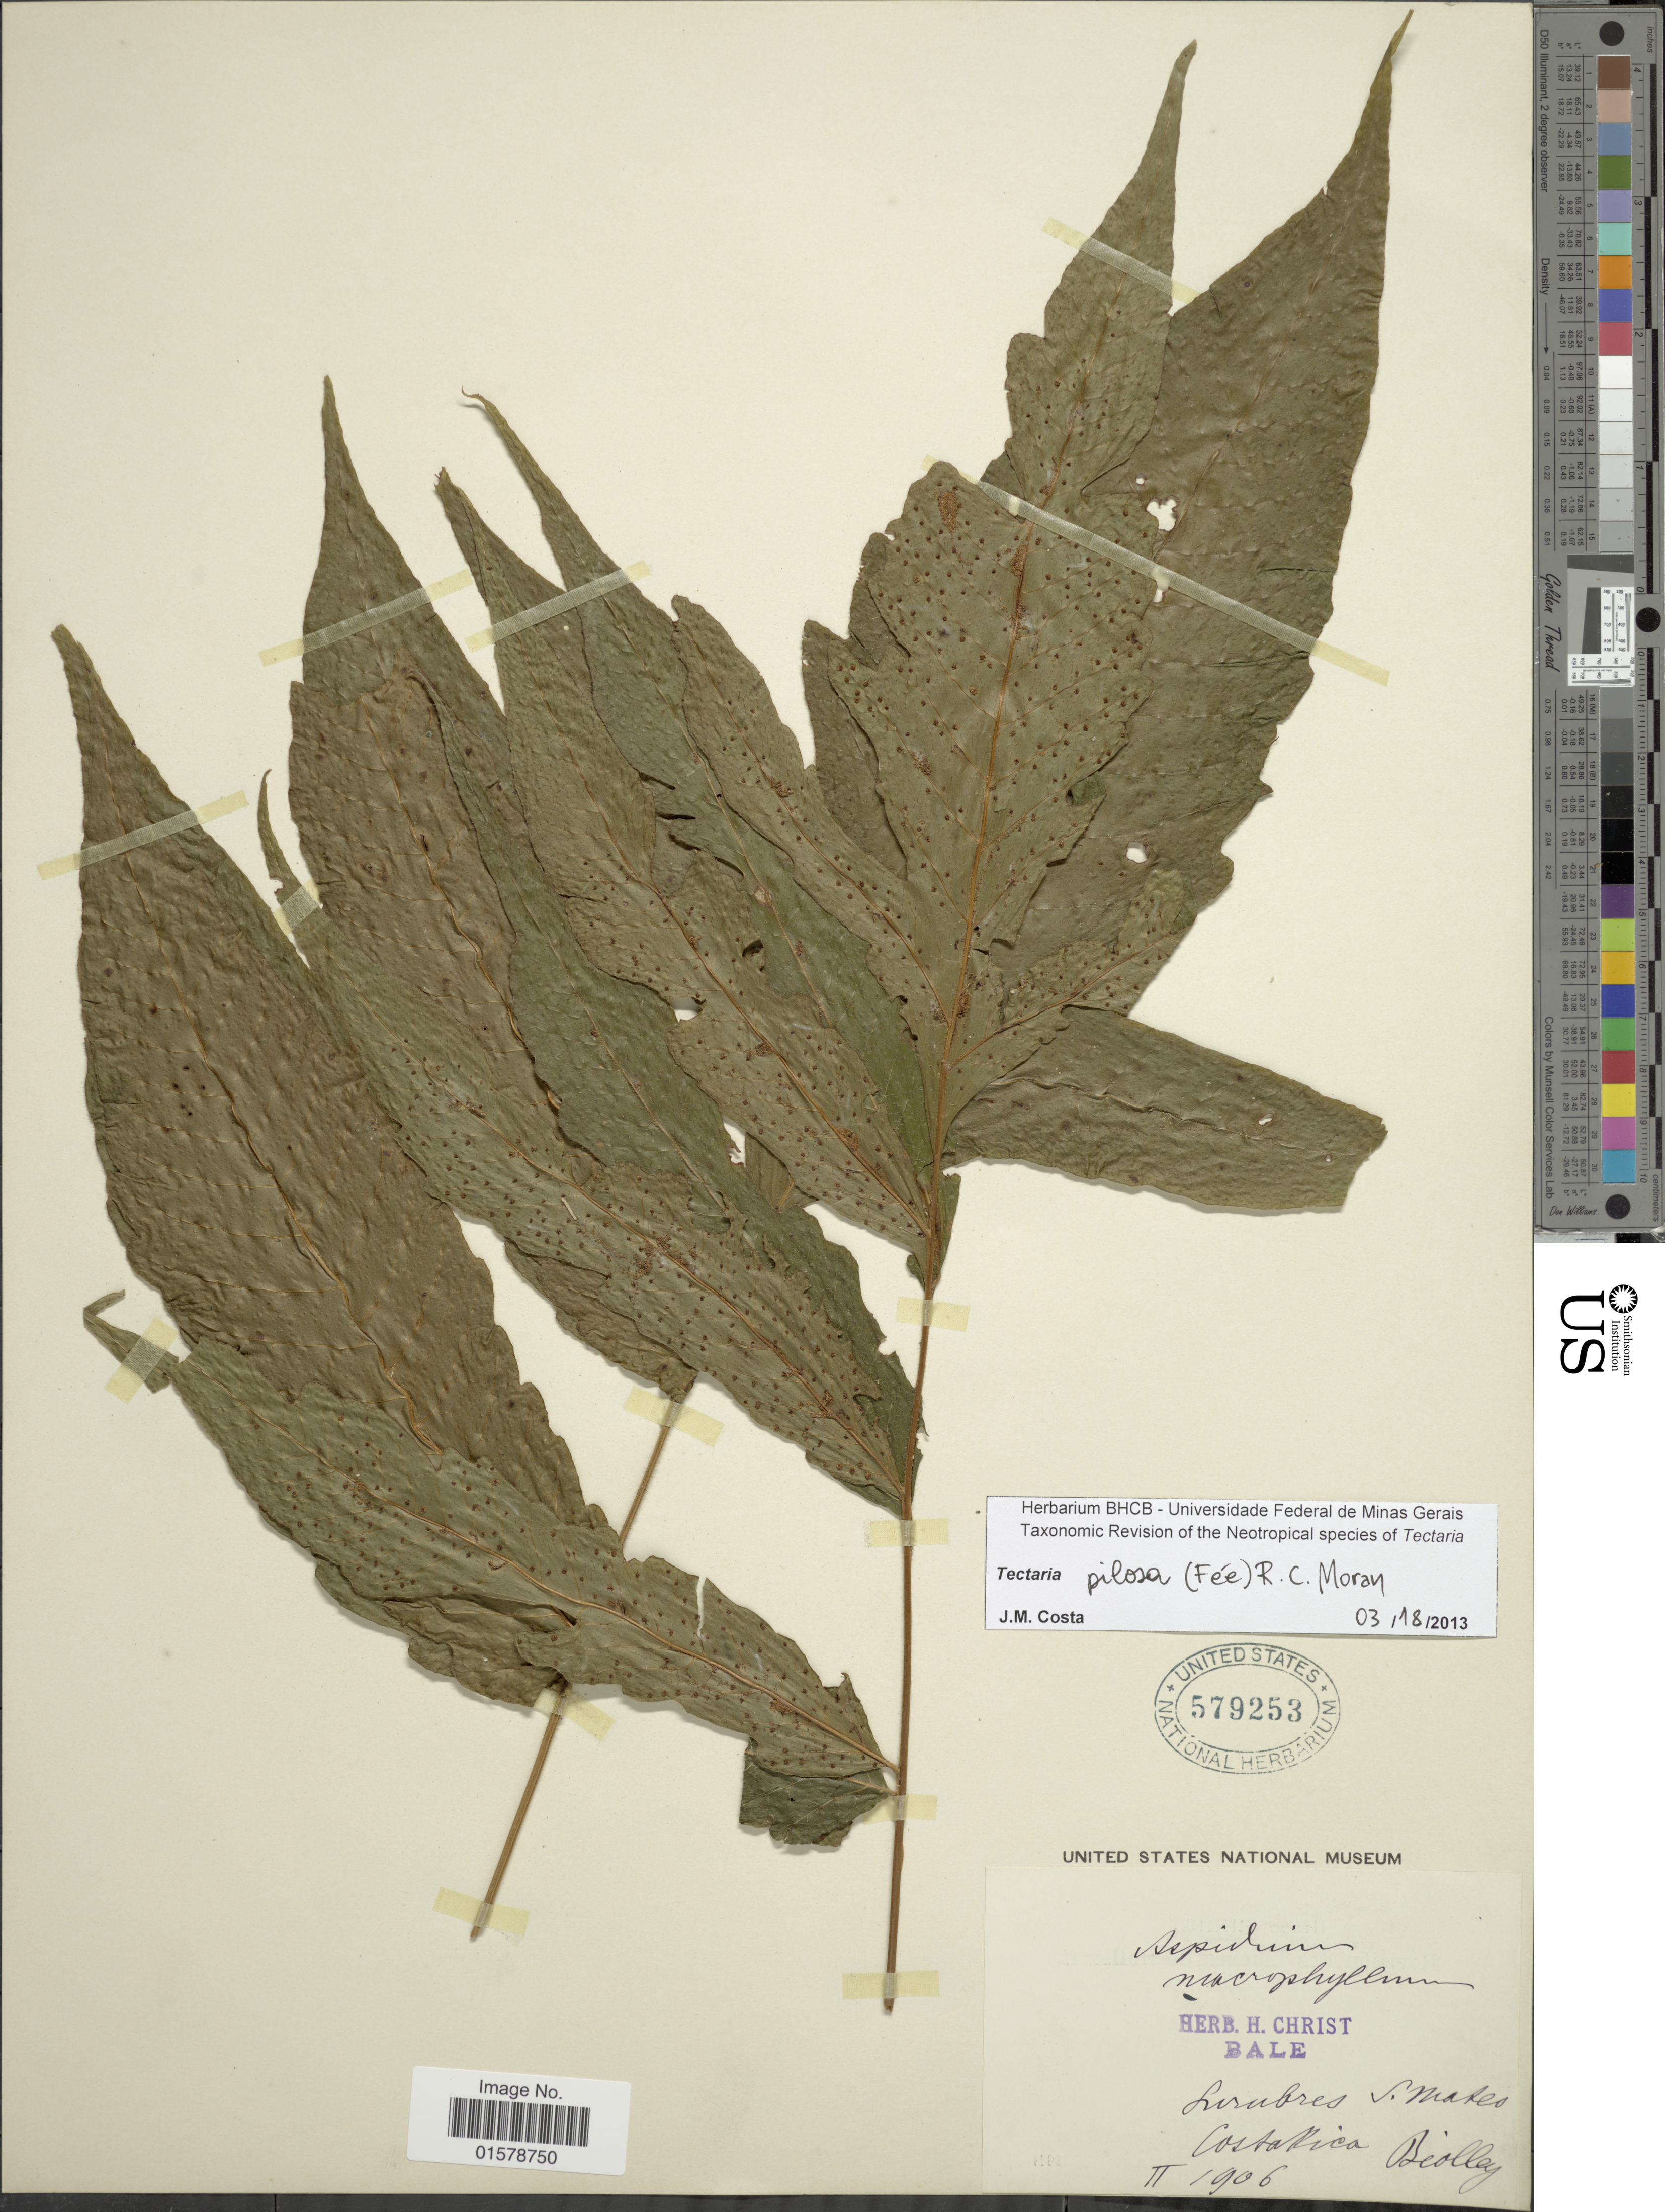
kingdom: Plantae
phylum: Tracheophyta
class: Polypodiopsida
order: Polypodiales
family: Tectariaceae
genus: Tectaria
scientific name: Tectaria pilosa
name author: (Fée) Maxon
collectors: Biolley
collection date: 1906-02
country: Costa Rica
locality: Surubres S. Mateo, Costa Rica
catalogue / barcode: US 579253